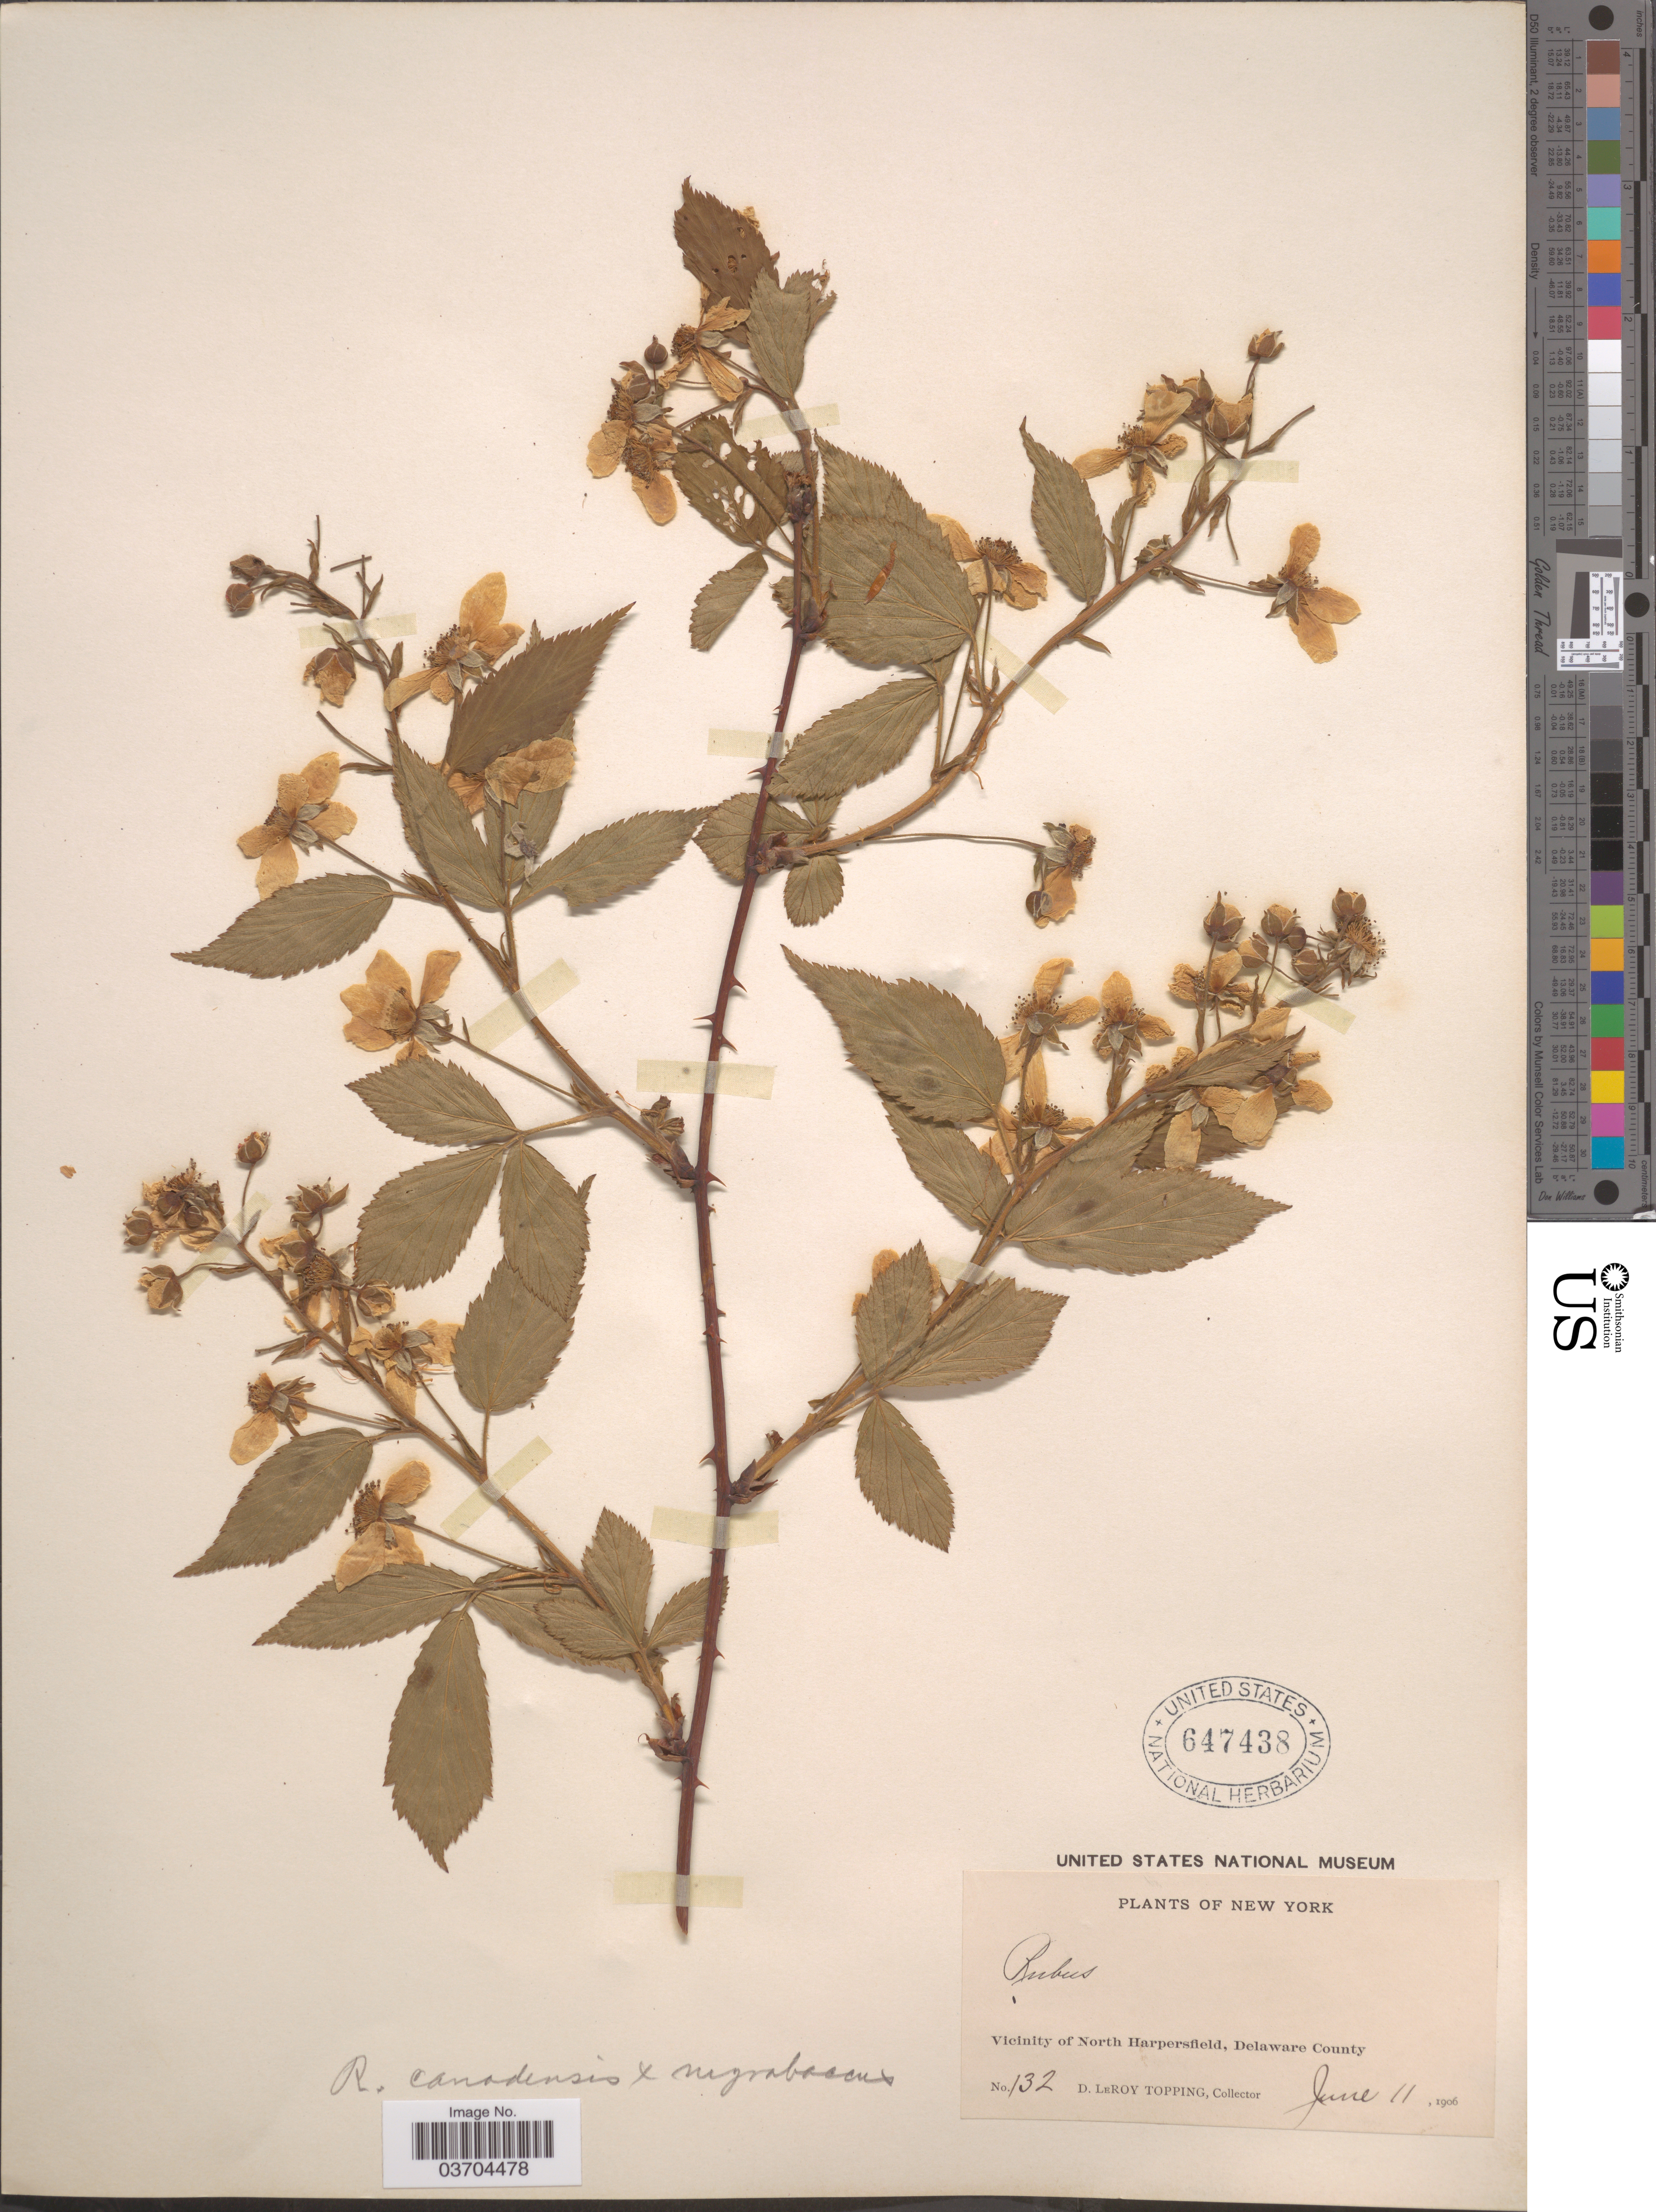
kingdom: Plantae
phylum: Tracheophyta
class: Magnoliopsida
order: Rosales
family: Rosaceae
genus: Rubus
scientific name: Rubus canadensis x R. nigrobaccus L.H. Bailey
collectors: D. L. Topping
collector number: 132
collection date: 1906-06-11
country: United States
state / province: New York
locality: Vicinity of North Harpersfield, Delaware County.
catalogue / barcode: US 647438